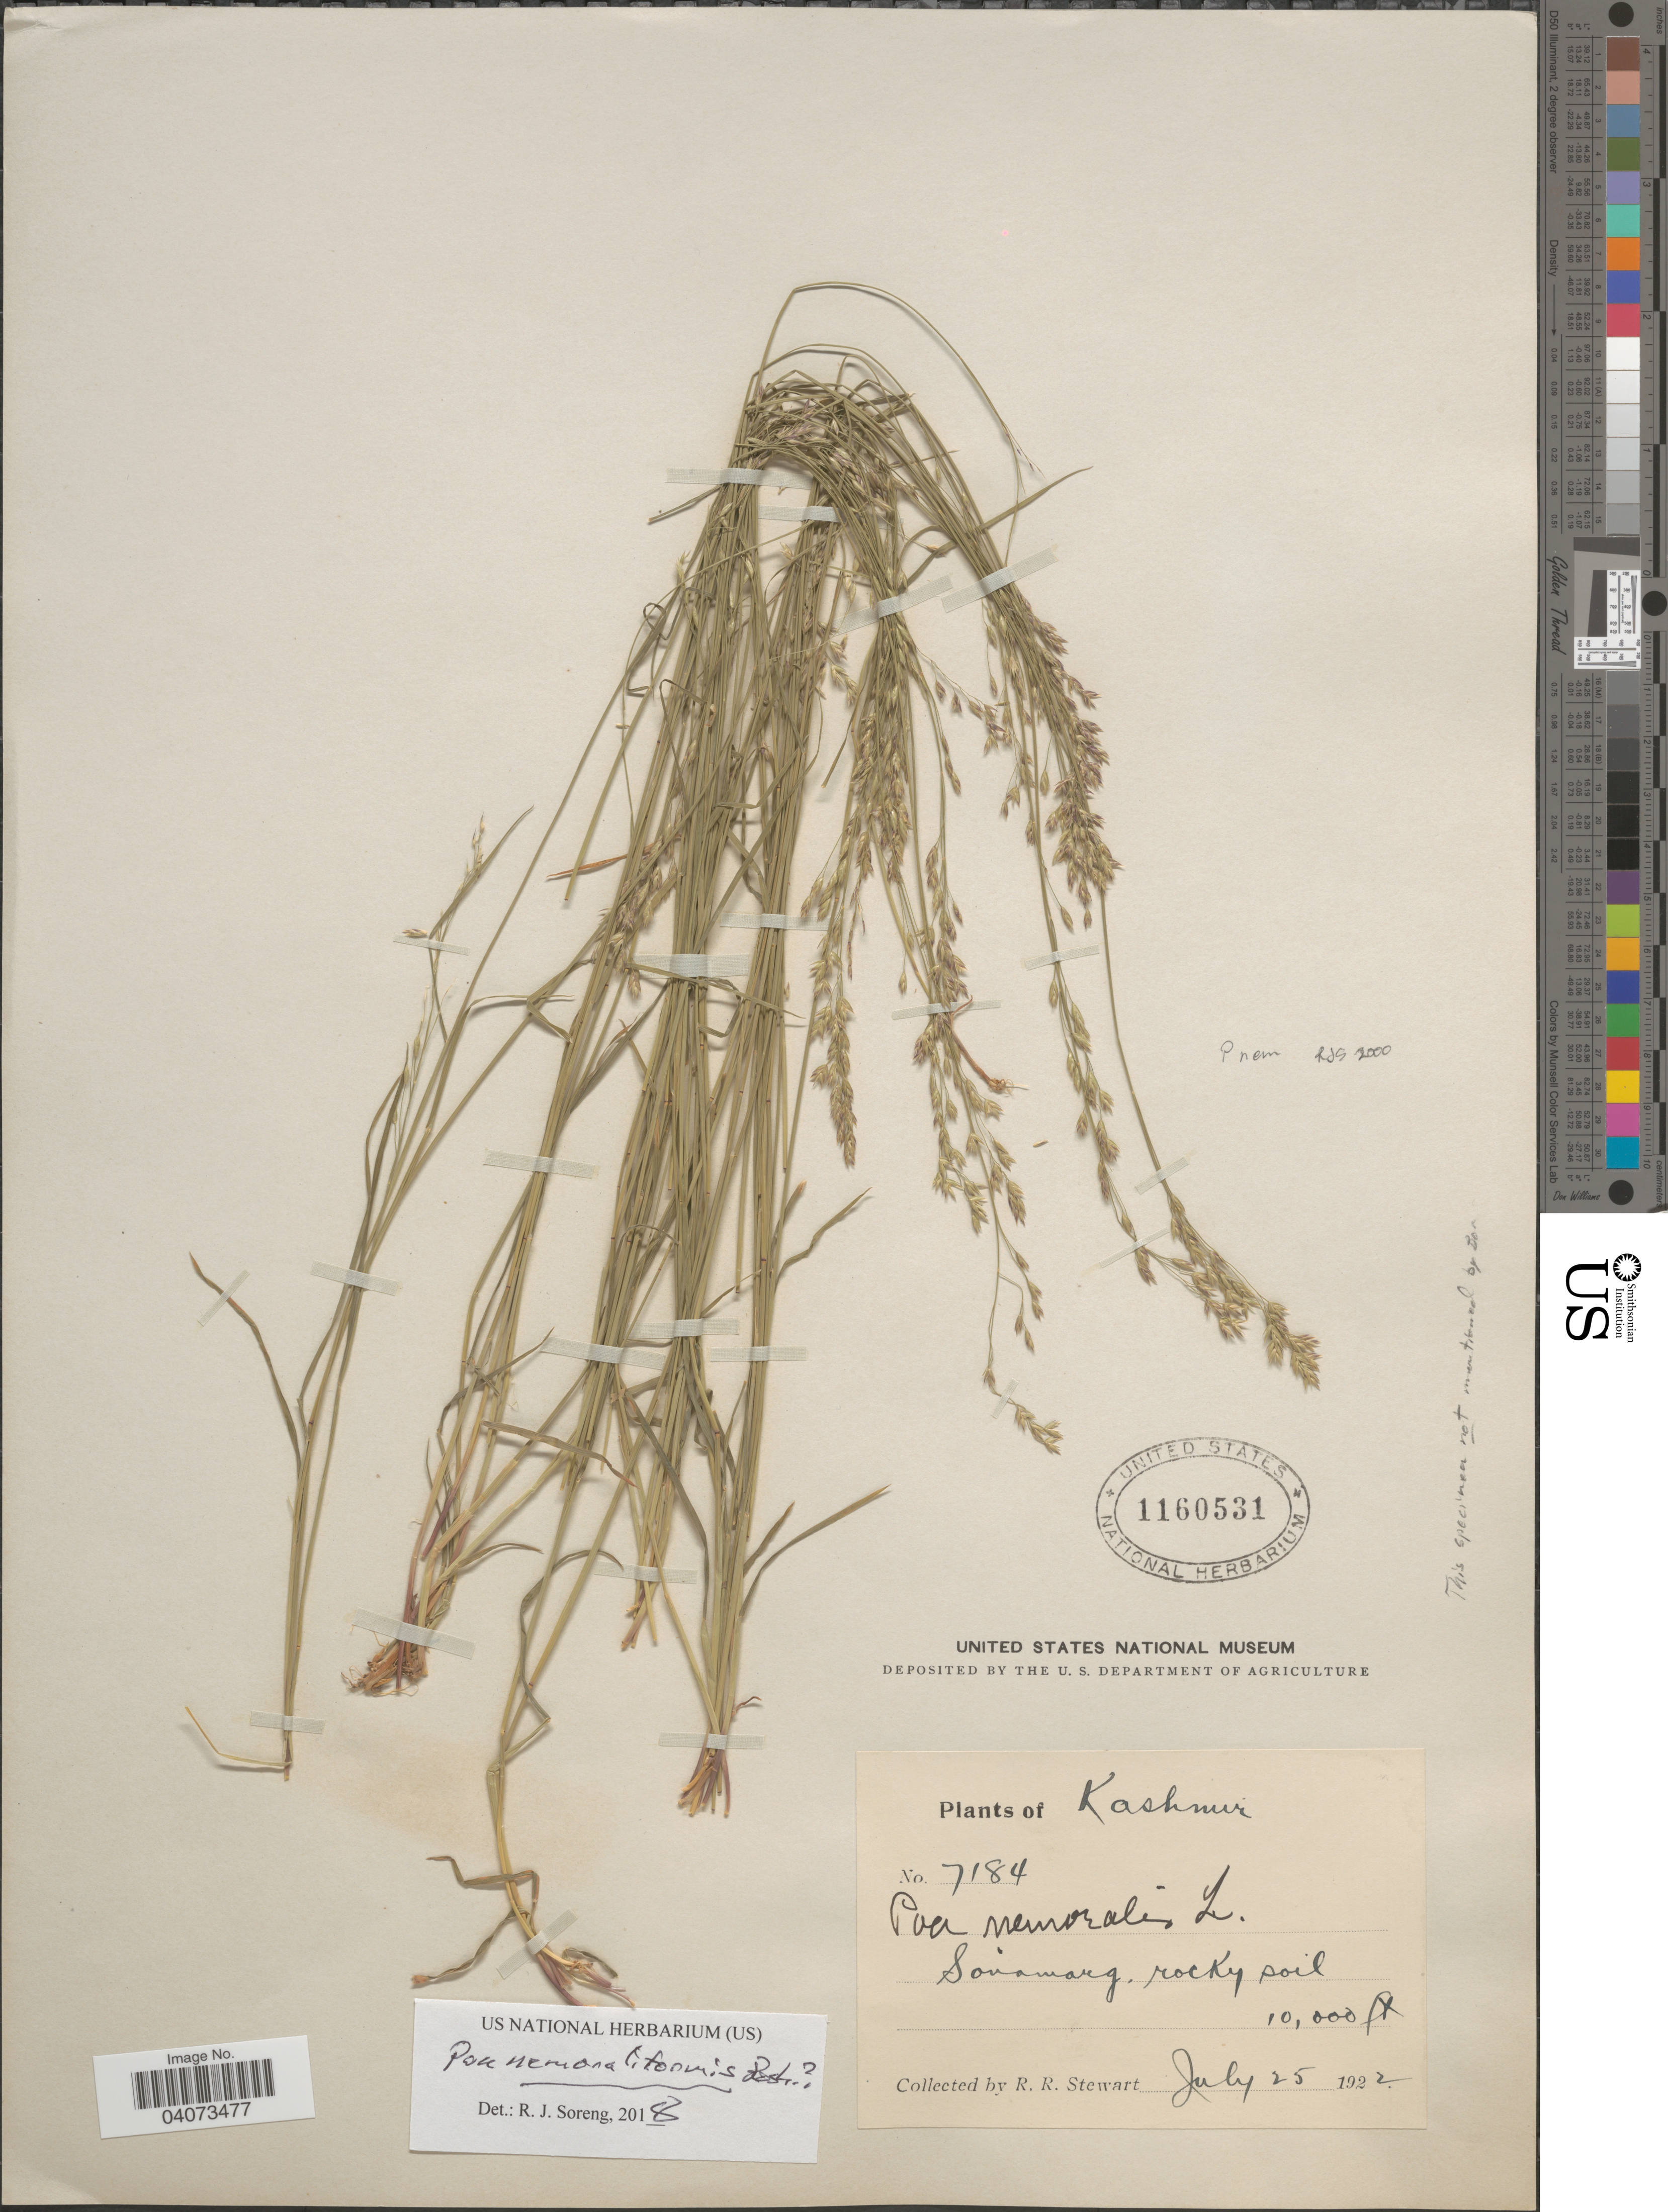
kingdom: Plantae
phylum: Tracheophyta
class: Liliopsida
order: Poales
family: Poaceae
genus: Poa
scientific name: Poa neosachalinensis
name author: Prob.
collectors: R. Stewart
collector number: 7184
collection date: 1922-07-25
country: India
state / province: Jammu and Kashmir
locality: Kashmir. Sonamarg.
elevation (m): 3048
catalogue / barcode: US 1160531